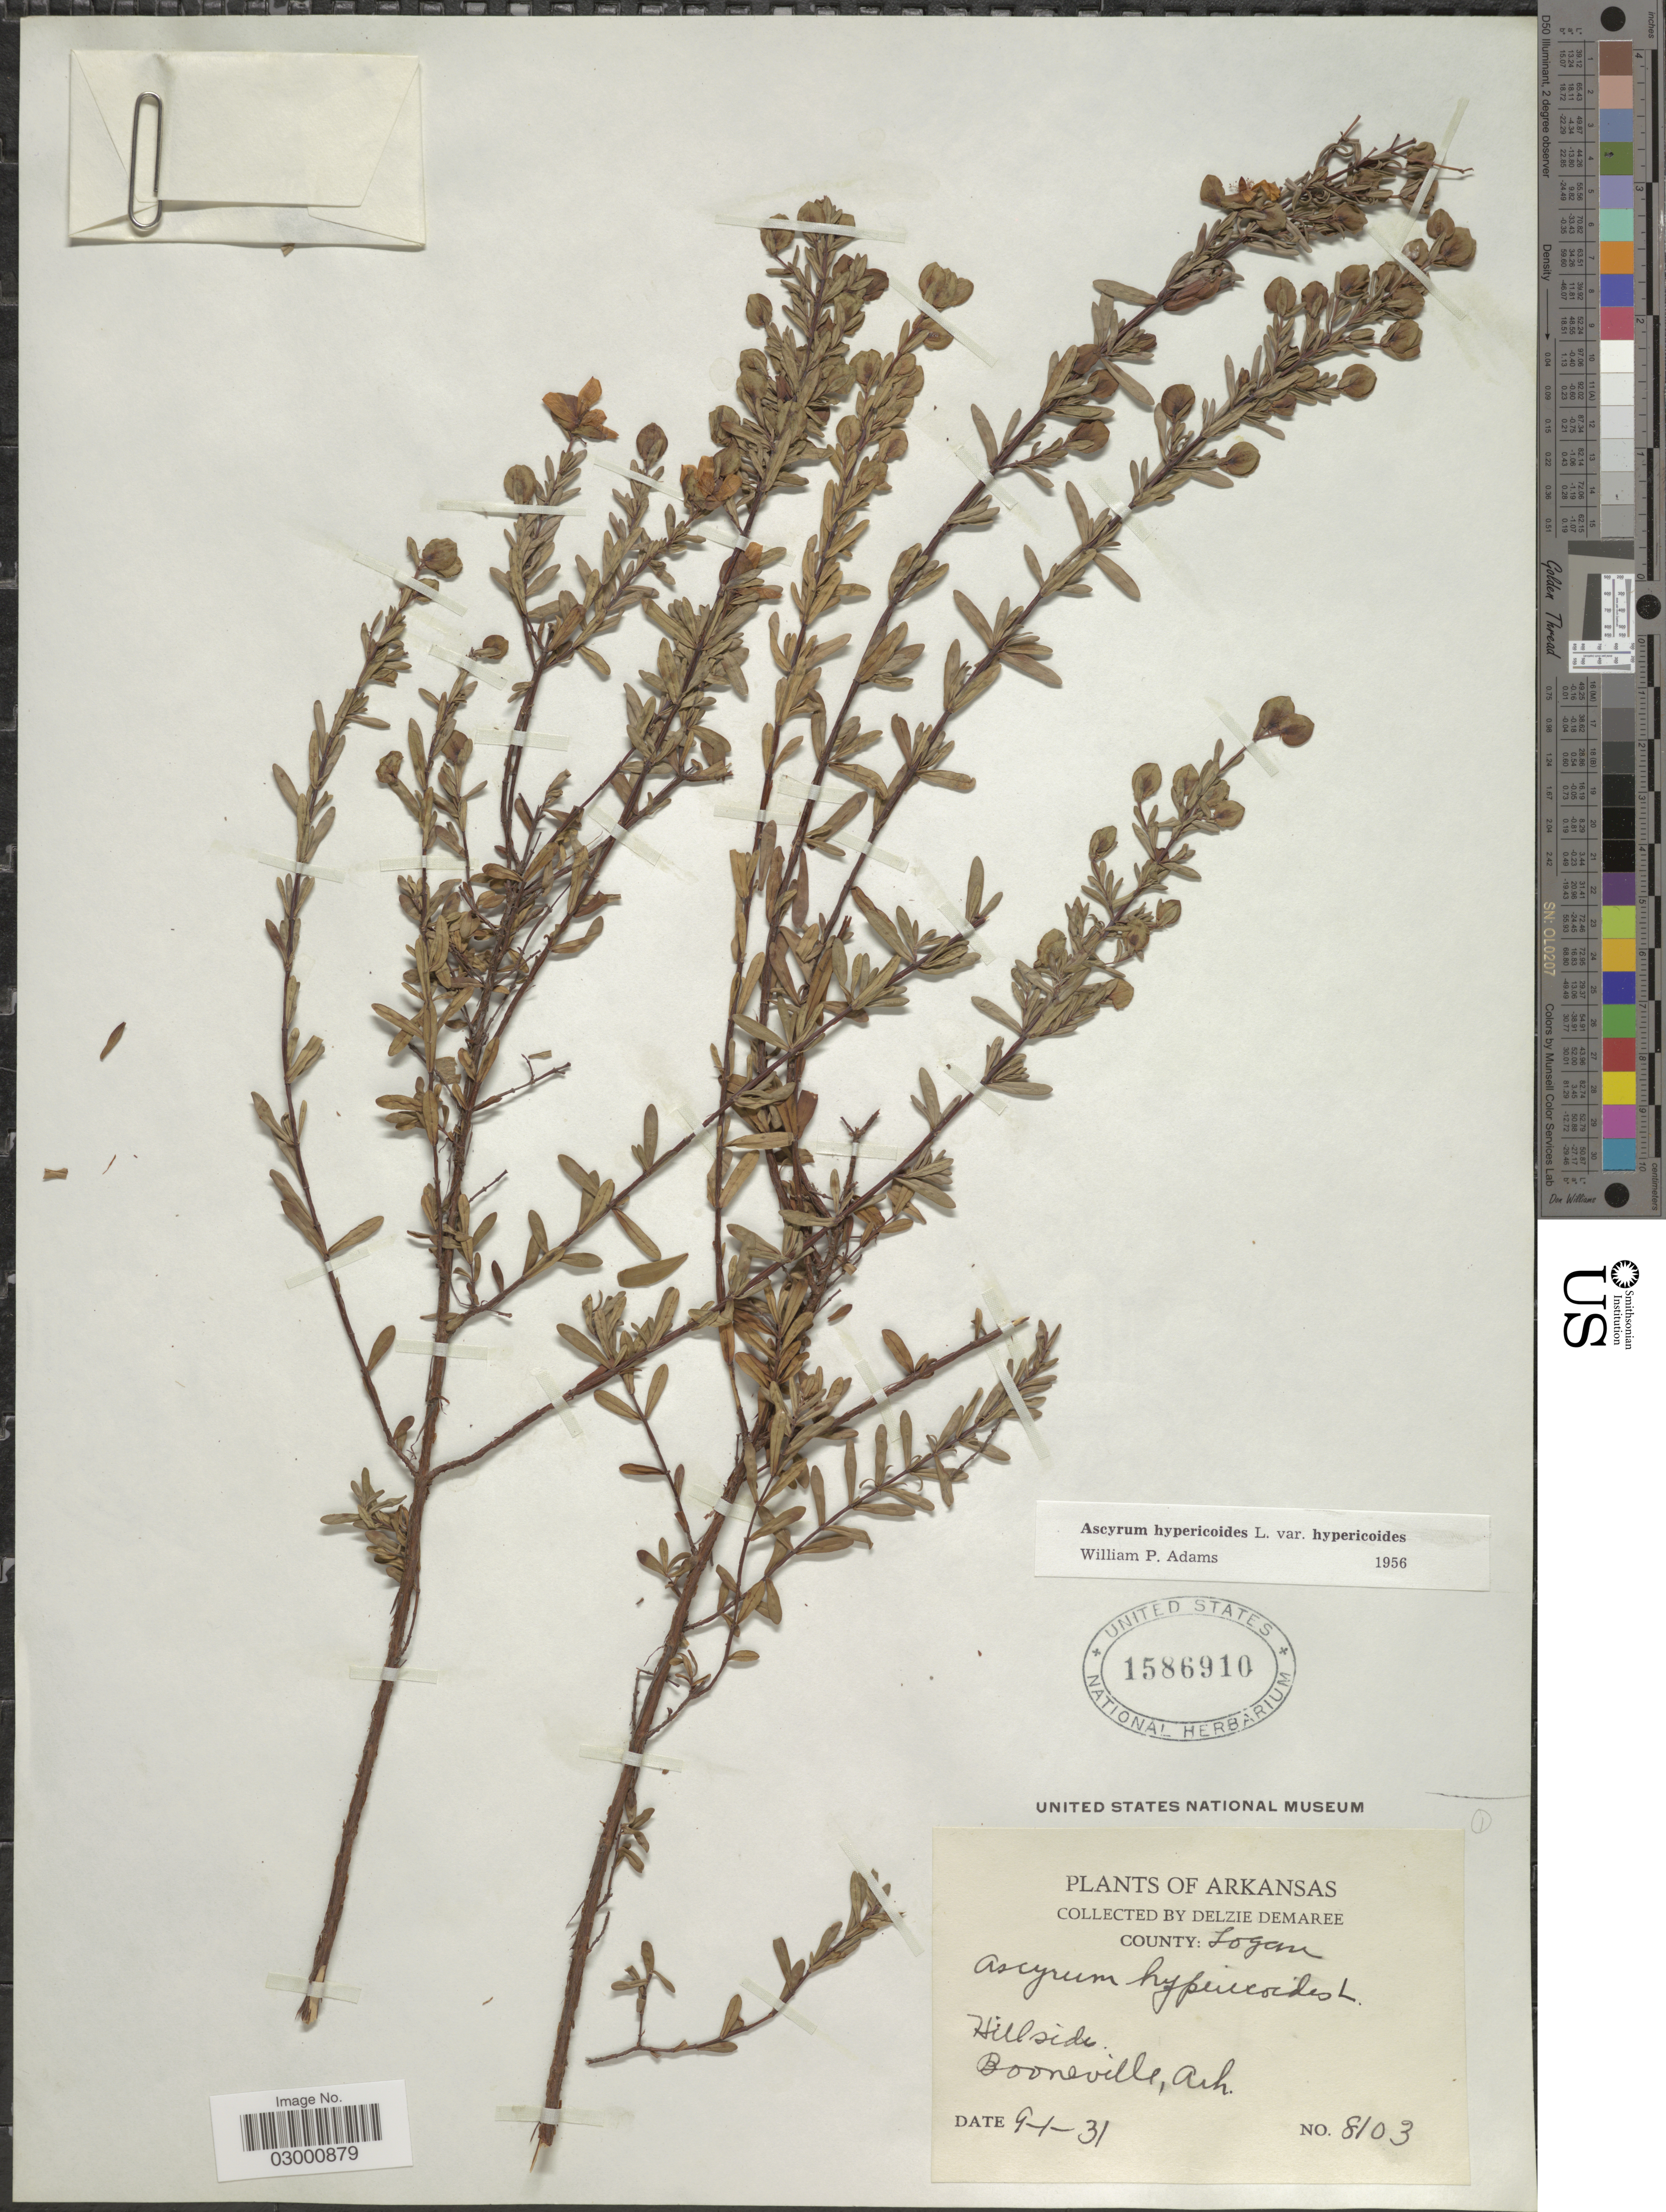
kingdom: Plantae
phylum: Tracheophyta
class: Magnoliopsida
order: Malpighiales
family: Hypericaceae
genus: Hypericum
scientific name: Hypericum hypericoides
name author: (L.) Crantz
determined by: Strong, Mark T., (BOT), Smithsonian Institution - National Museum of Natural History (UNITED STATES)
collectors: D. Demaree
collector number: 8103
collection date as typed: Transcribed d/m/y: 1/9/31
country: United States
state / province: Arkansas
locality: County: Logan. Booneville.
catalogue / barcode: US 1586910